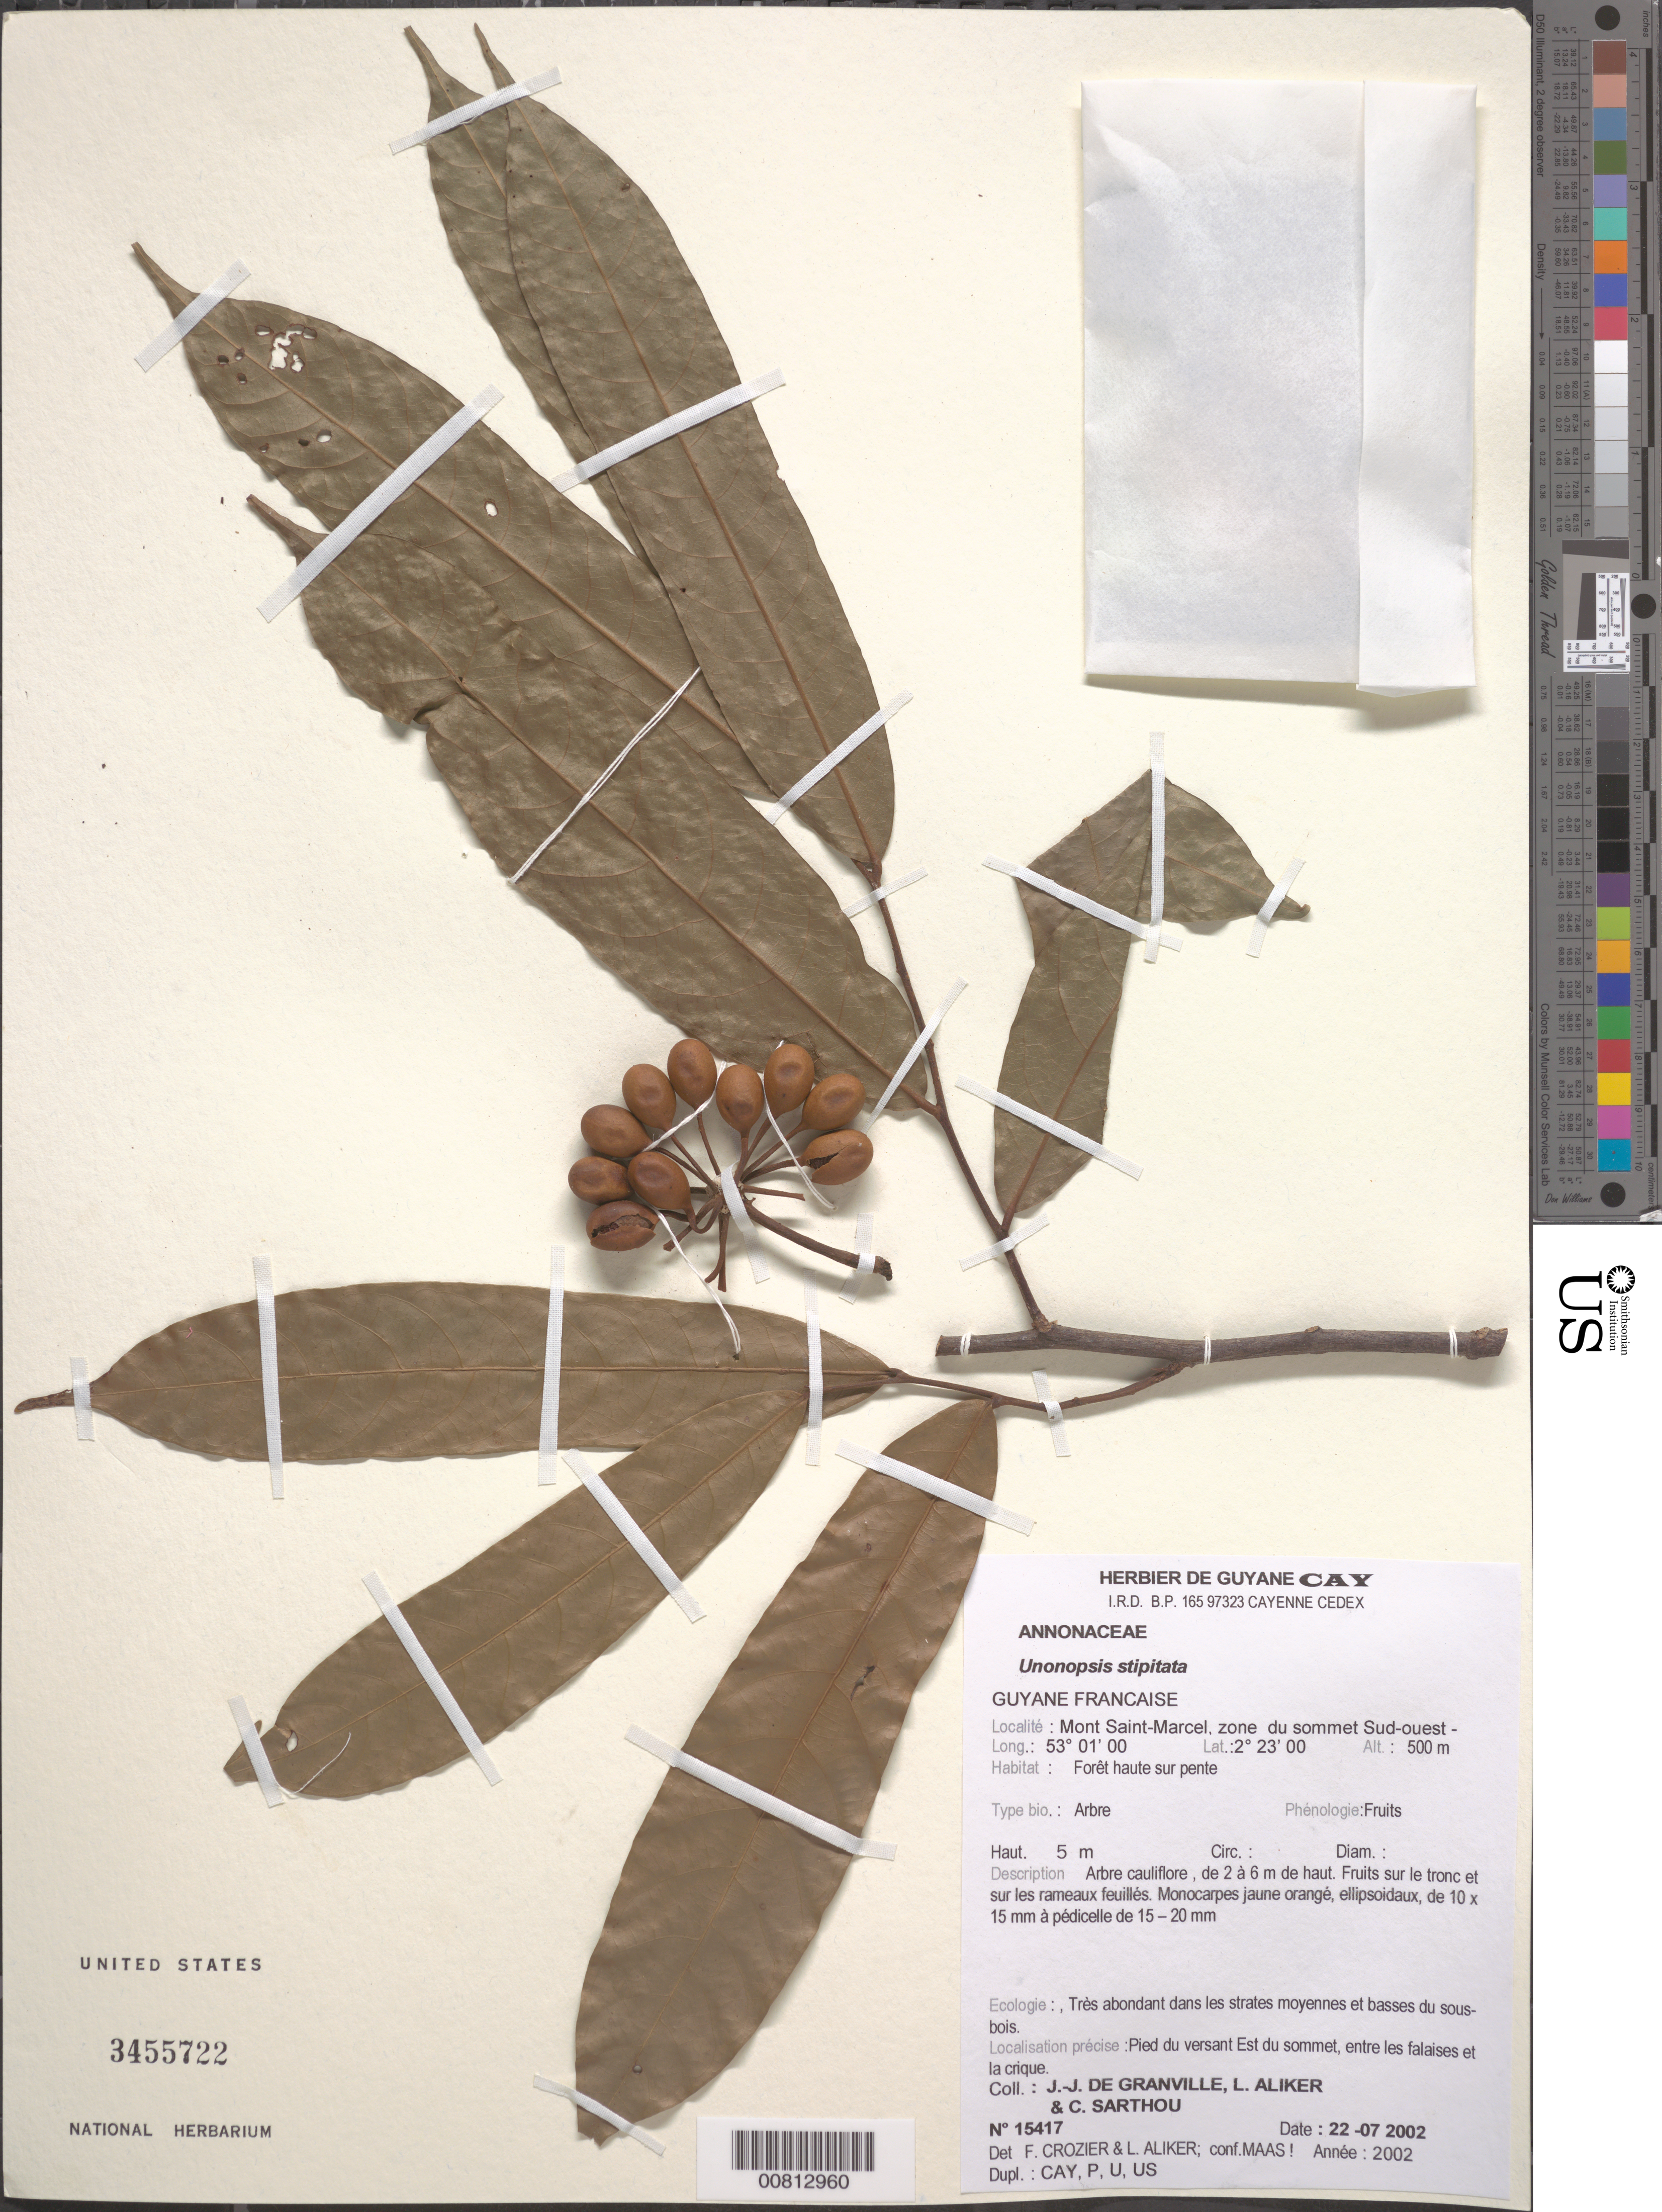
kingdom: Plantae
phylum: Tracheophyta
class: Magnoliopsida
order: Magnoliales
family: Annonaceae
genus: Unonopsis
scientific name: Unonopsis stipitata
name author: Diels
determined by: Crozier, F.; Aliker, L.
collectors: J.-J. de Granville, L. Aliker & C. Sarthou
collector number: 15417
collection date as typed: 22-Jul-02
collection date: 2002-07-22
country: French Guiana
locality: Mont Saint-Marcel, zone du sommet Sud-Ouest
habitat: Forêt haute sur pente; dans les strates moyennes et basses du sous bois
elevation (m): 500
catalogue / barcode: US 3455722